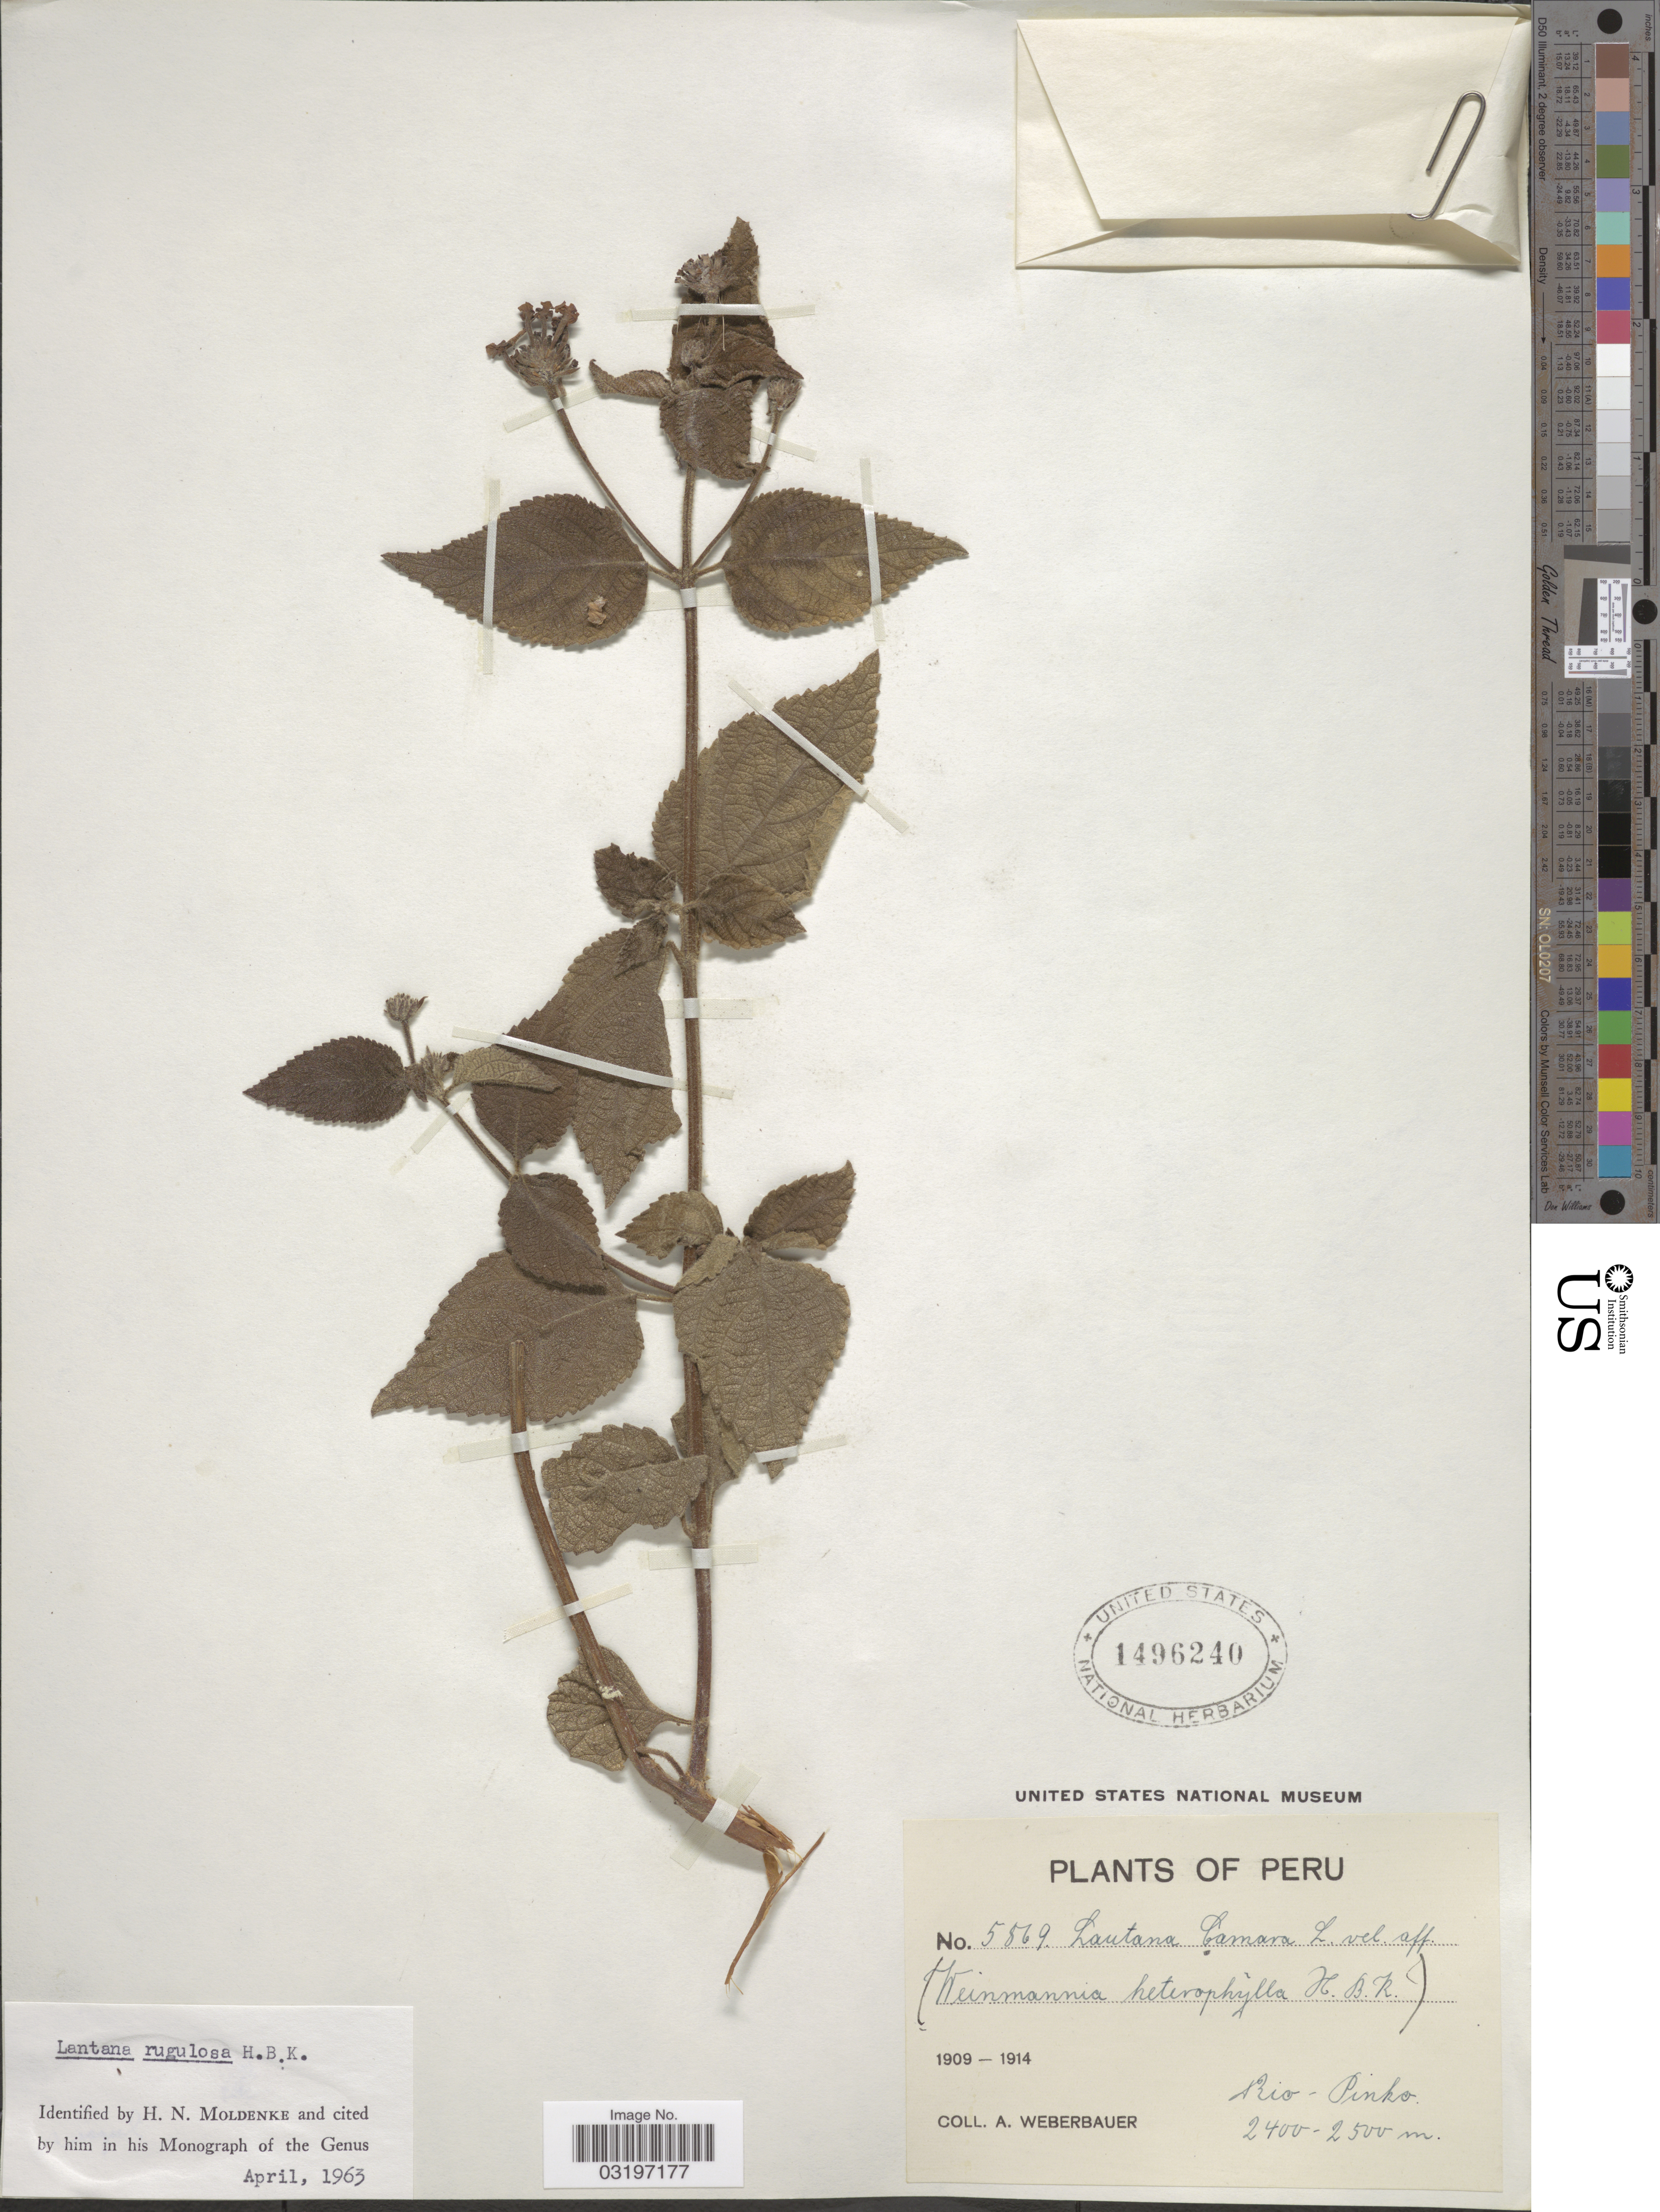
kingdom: Plantae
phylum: Tracheophyta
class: Magnoliopsida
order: Lamiales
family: Verbenaceae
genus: Lantana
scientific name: Lantana rugulosa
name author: Kunth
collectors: A. Weberbauer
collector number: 5869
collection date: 1909/1914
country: Peru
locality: Río Pinko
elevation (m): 2400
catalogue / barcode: US 1496240